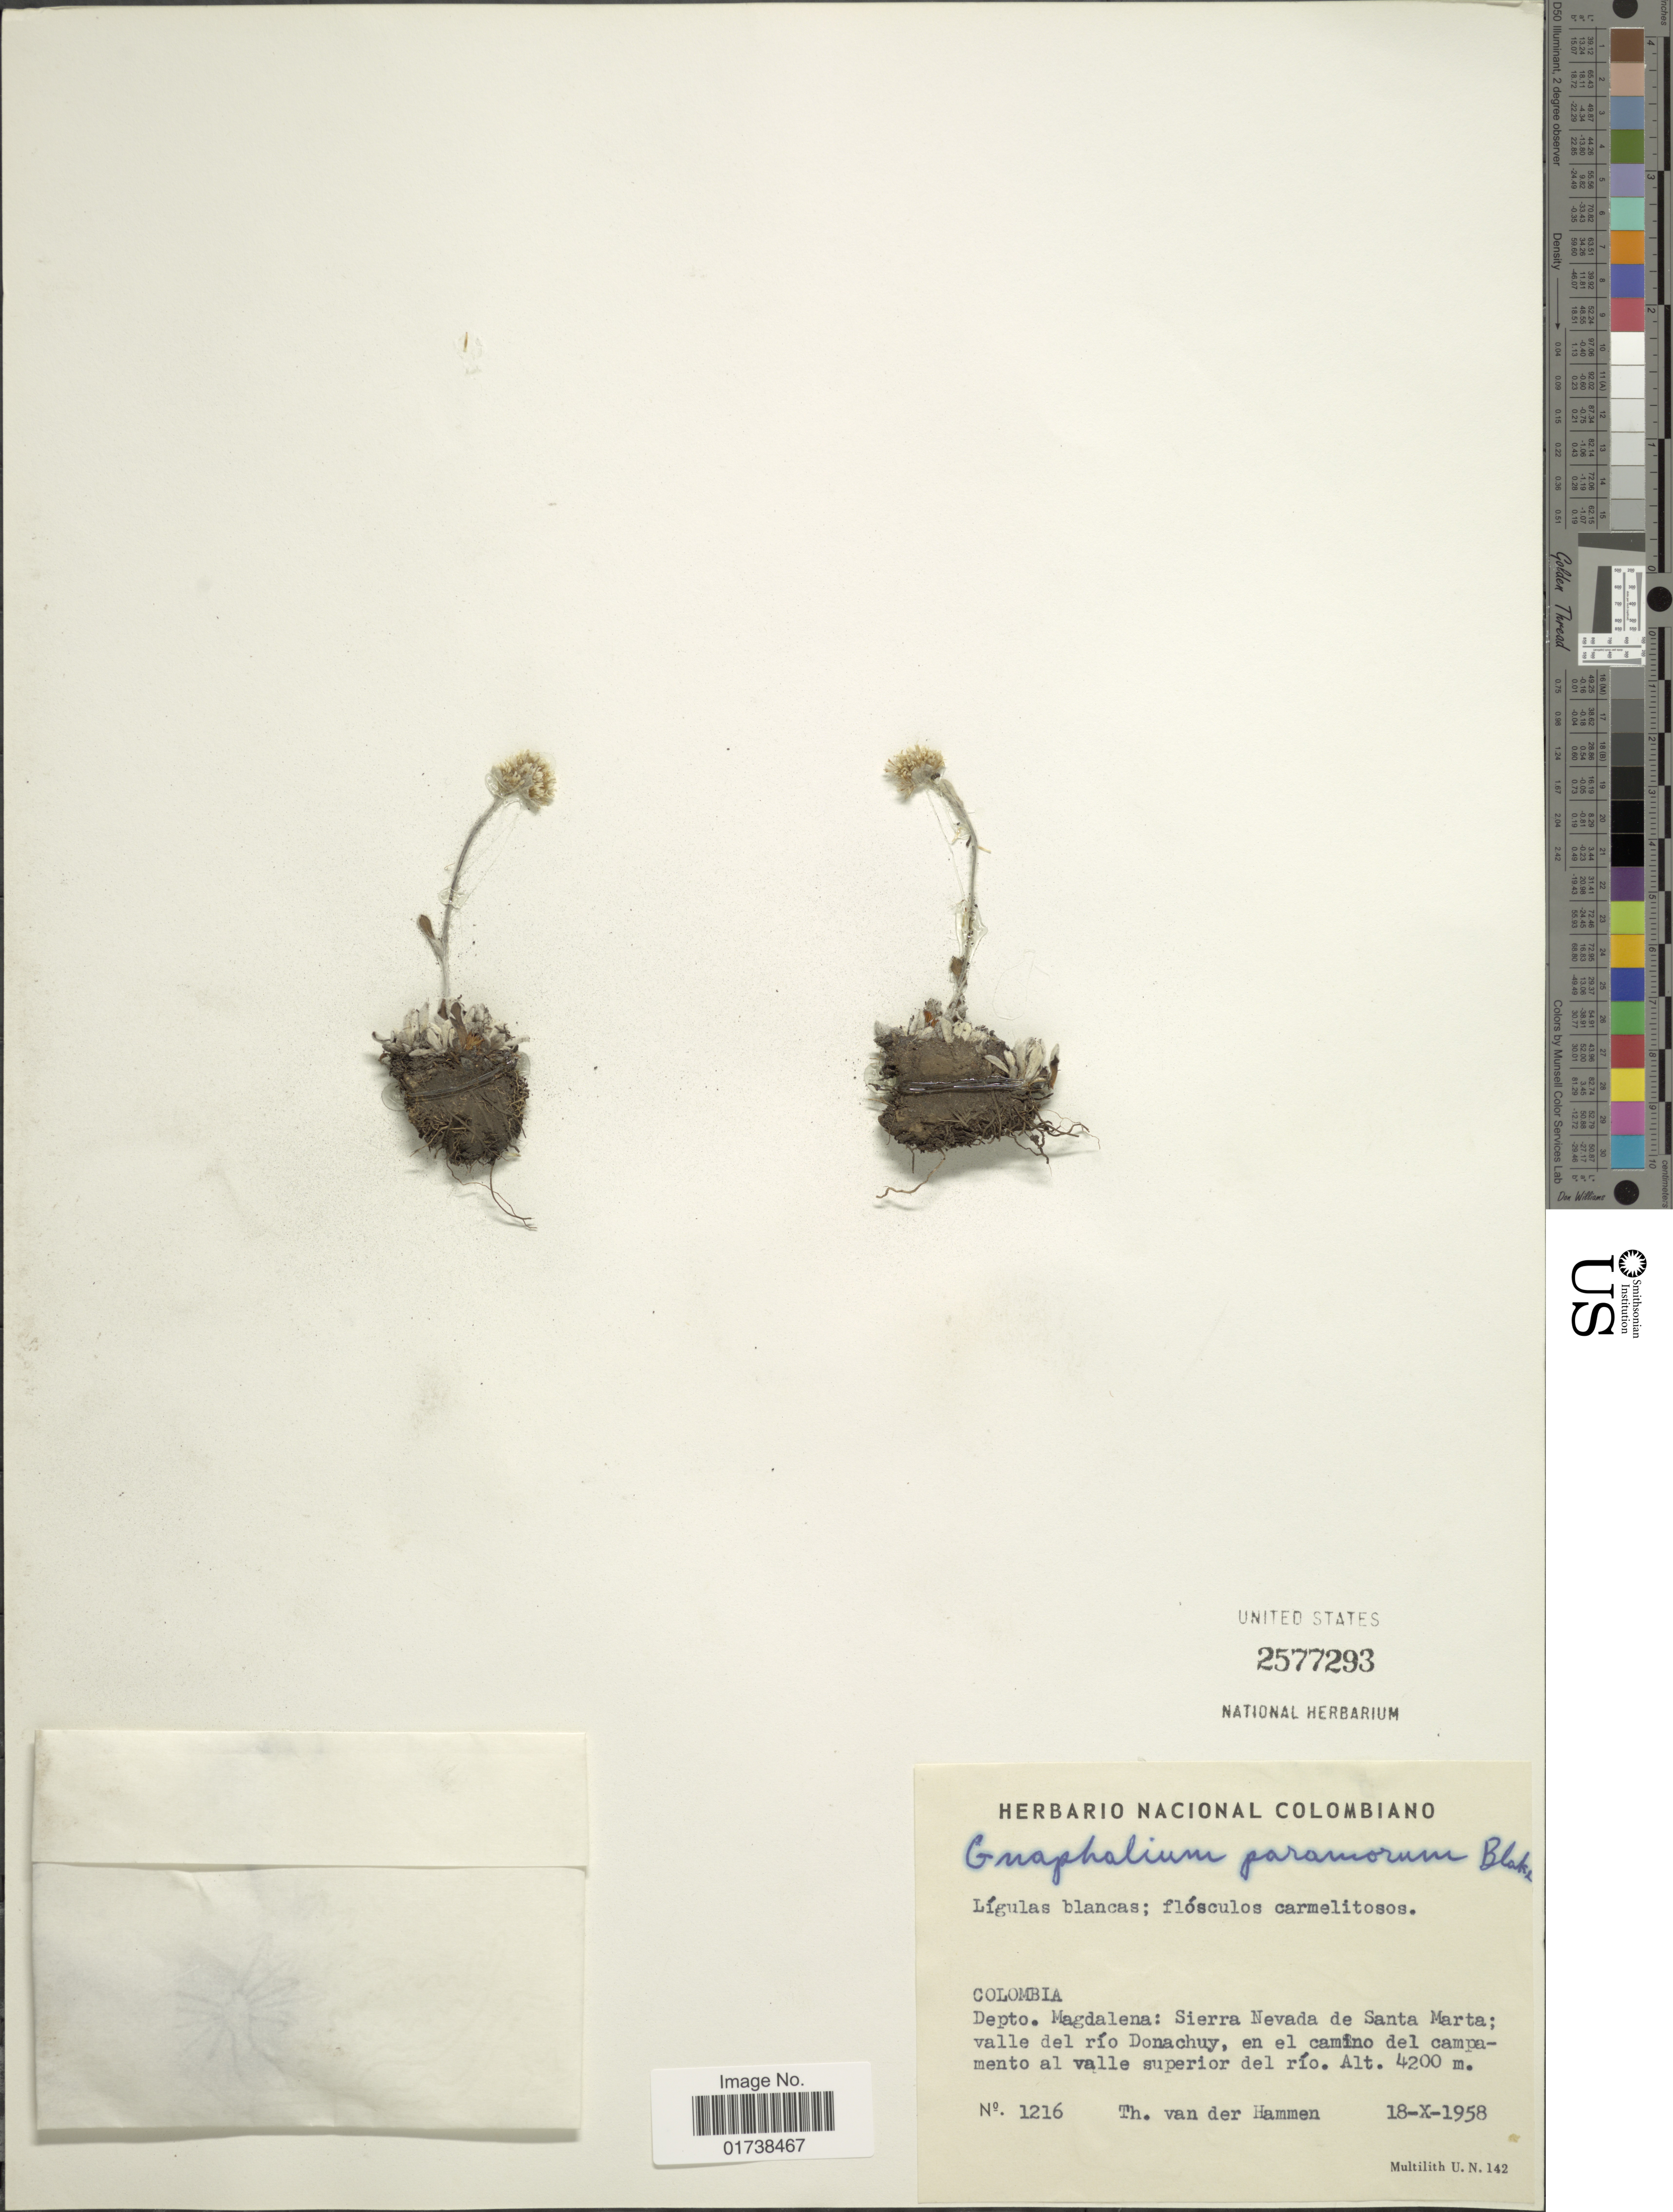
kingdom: Plantae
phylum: Tracheophyta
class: Magnoliopsida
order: Asterales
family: Asteraceae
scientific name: Orognaphalon rosulatum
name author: (D.M. Moore) G.L. Nesom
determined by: Nesom, Guy L.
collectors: T. Hammen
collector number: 1216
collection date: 1958-10-18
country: Colombia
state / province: Magdalena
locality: Depto. Magdalena: Sierra Nevada de Santa Marta: valle del rio Donachuy, en el camino del campamento al valle superior del rio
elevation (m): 4200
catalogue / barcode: US 2577293